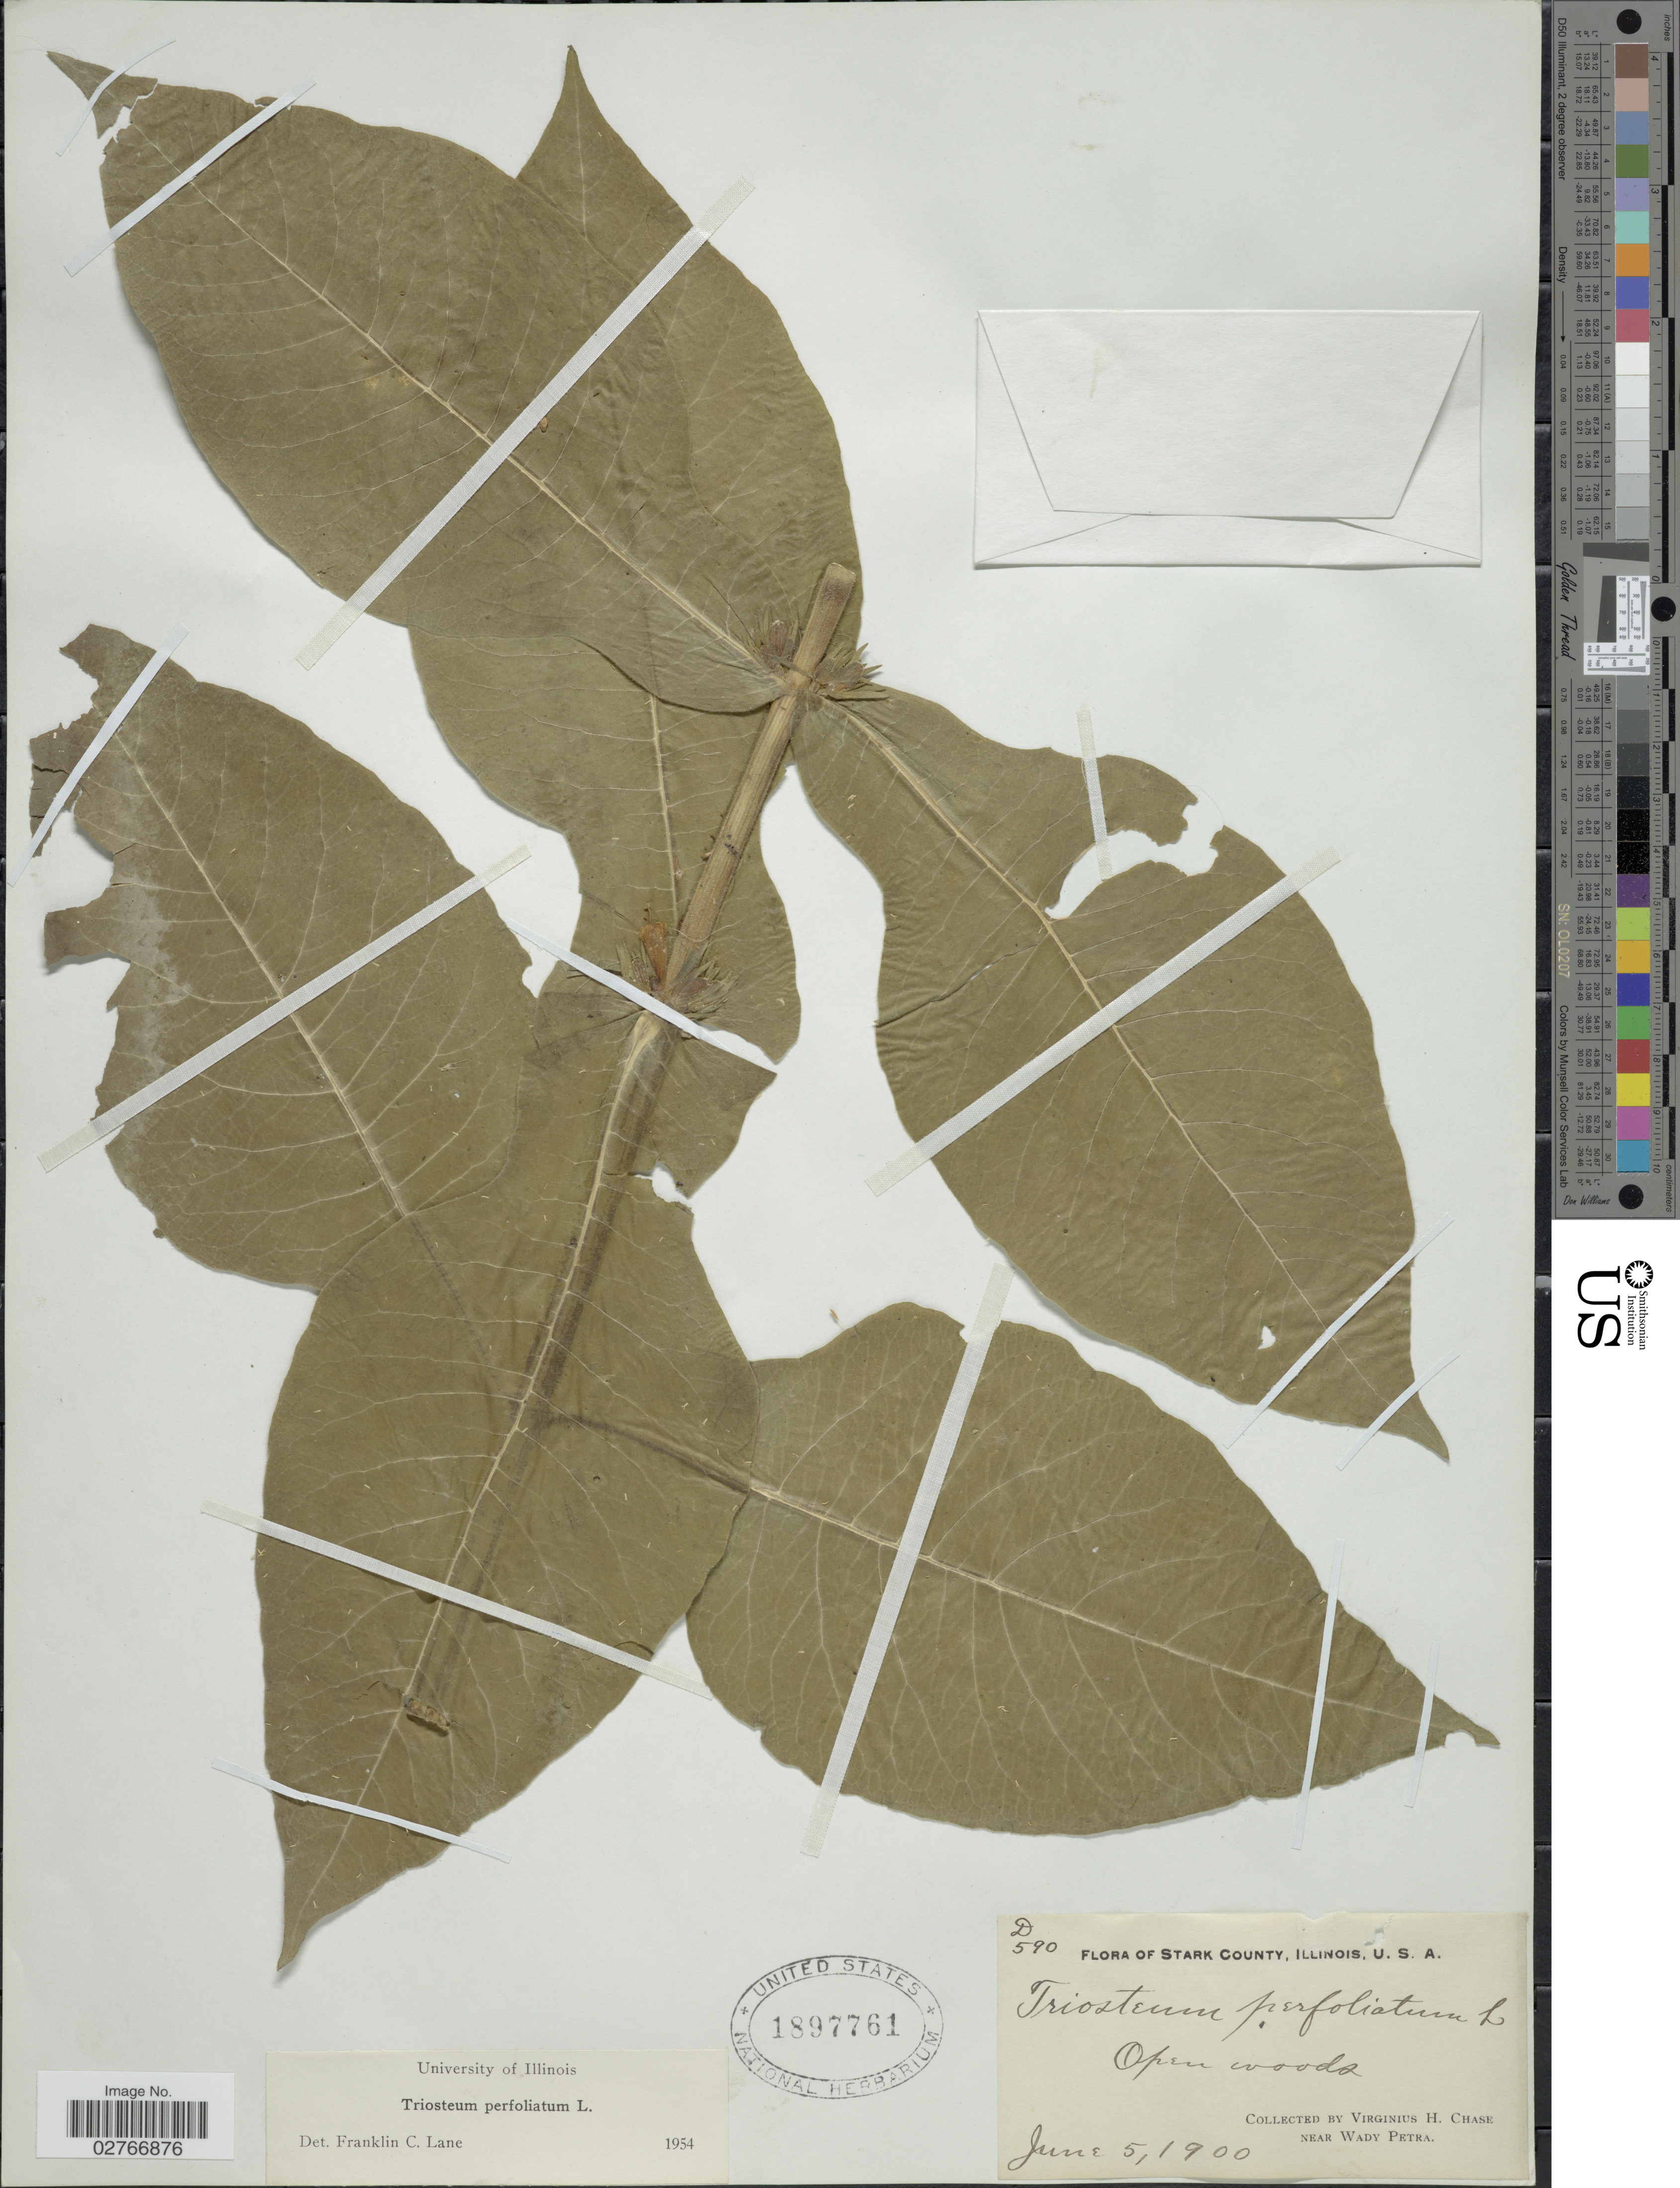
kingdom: Plantae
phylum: Tracheophyta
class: Magnoliopsida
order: Dipsacales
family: Caprifoliaceae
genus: Triosteum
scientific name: Triosteum perfoliatum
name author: L.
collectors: V. H. Chase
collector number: D590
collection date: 1900-06-05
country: United States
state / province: Illinois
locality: Stark County. Near Wady Petra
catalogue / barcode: US 1897761